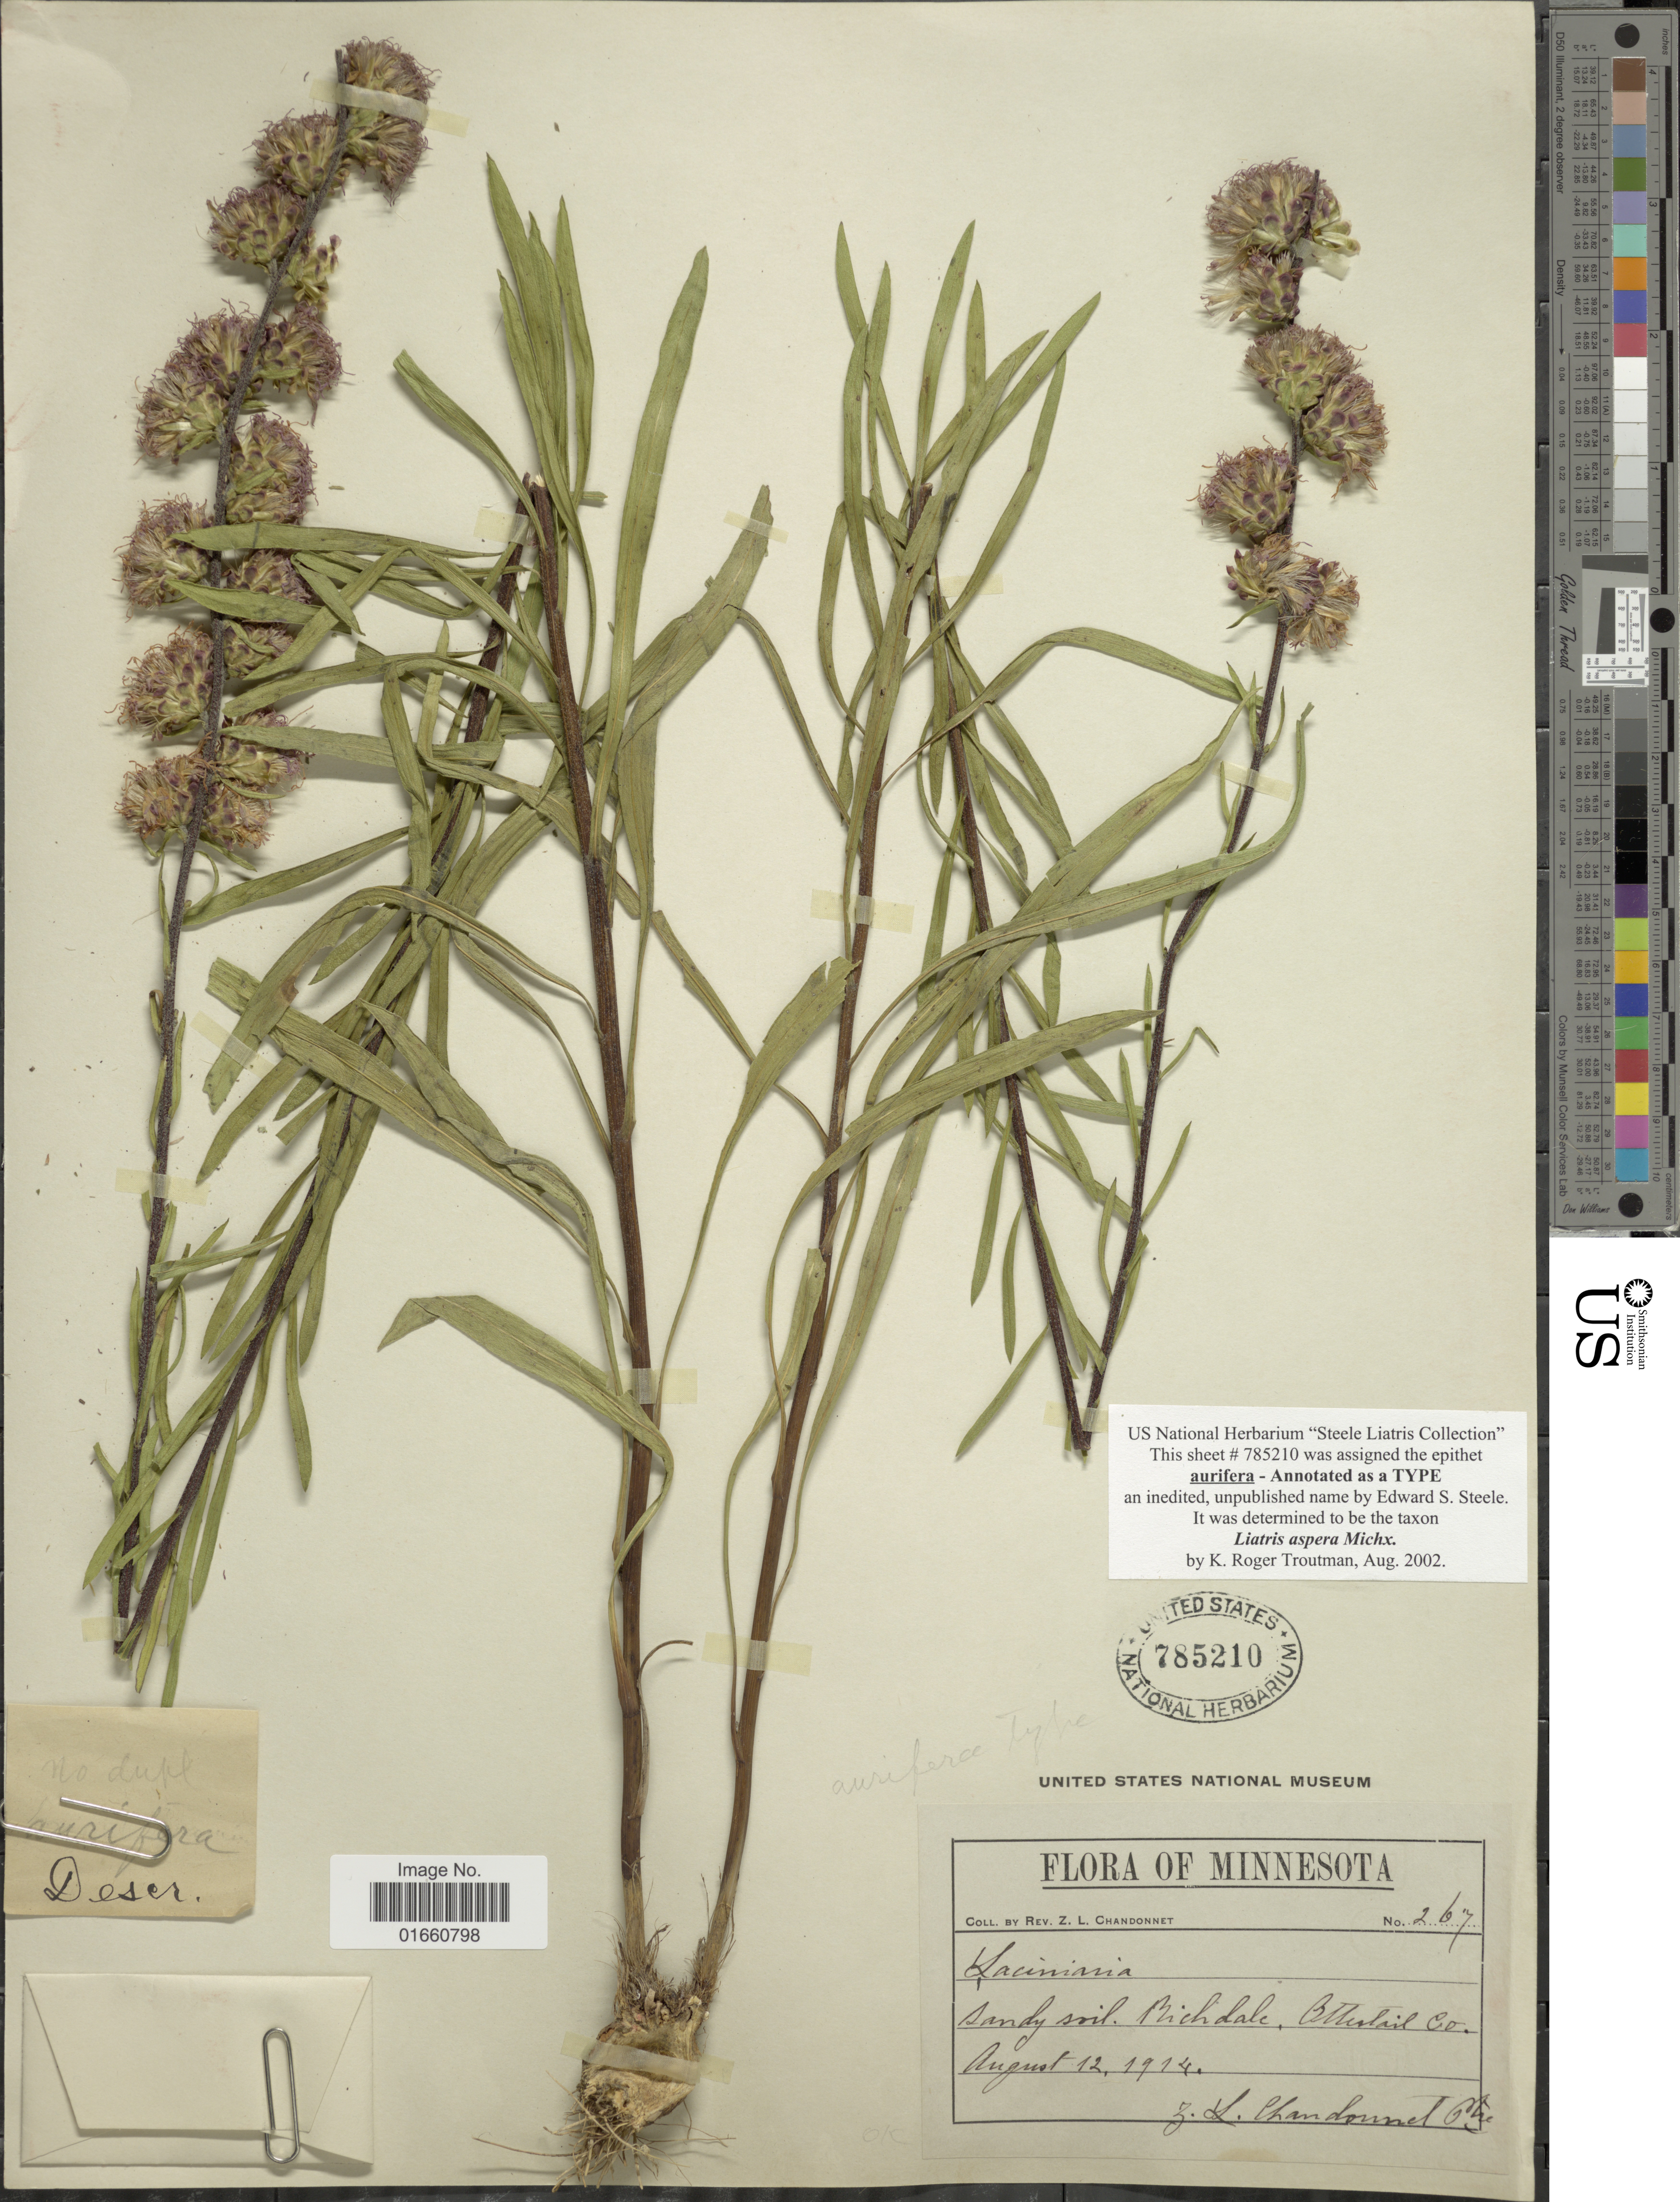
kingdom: Plantae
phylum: Tracheophyta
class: Magnoliopsida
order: Asterales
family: Asteraceae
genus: Liatris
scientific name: Liatris aspera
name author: Michx.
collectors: Z. Chandonnet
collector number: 267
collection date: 1914-08-12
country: United States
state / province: Minnesota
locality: Richdale, Otter tail Co.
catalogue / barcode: US 785210